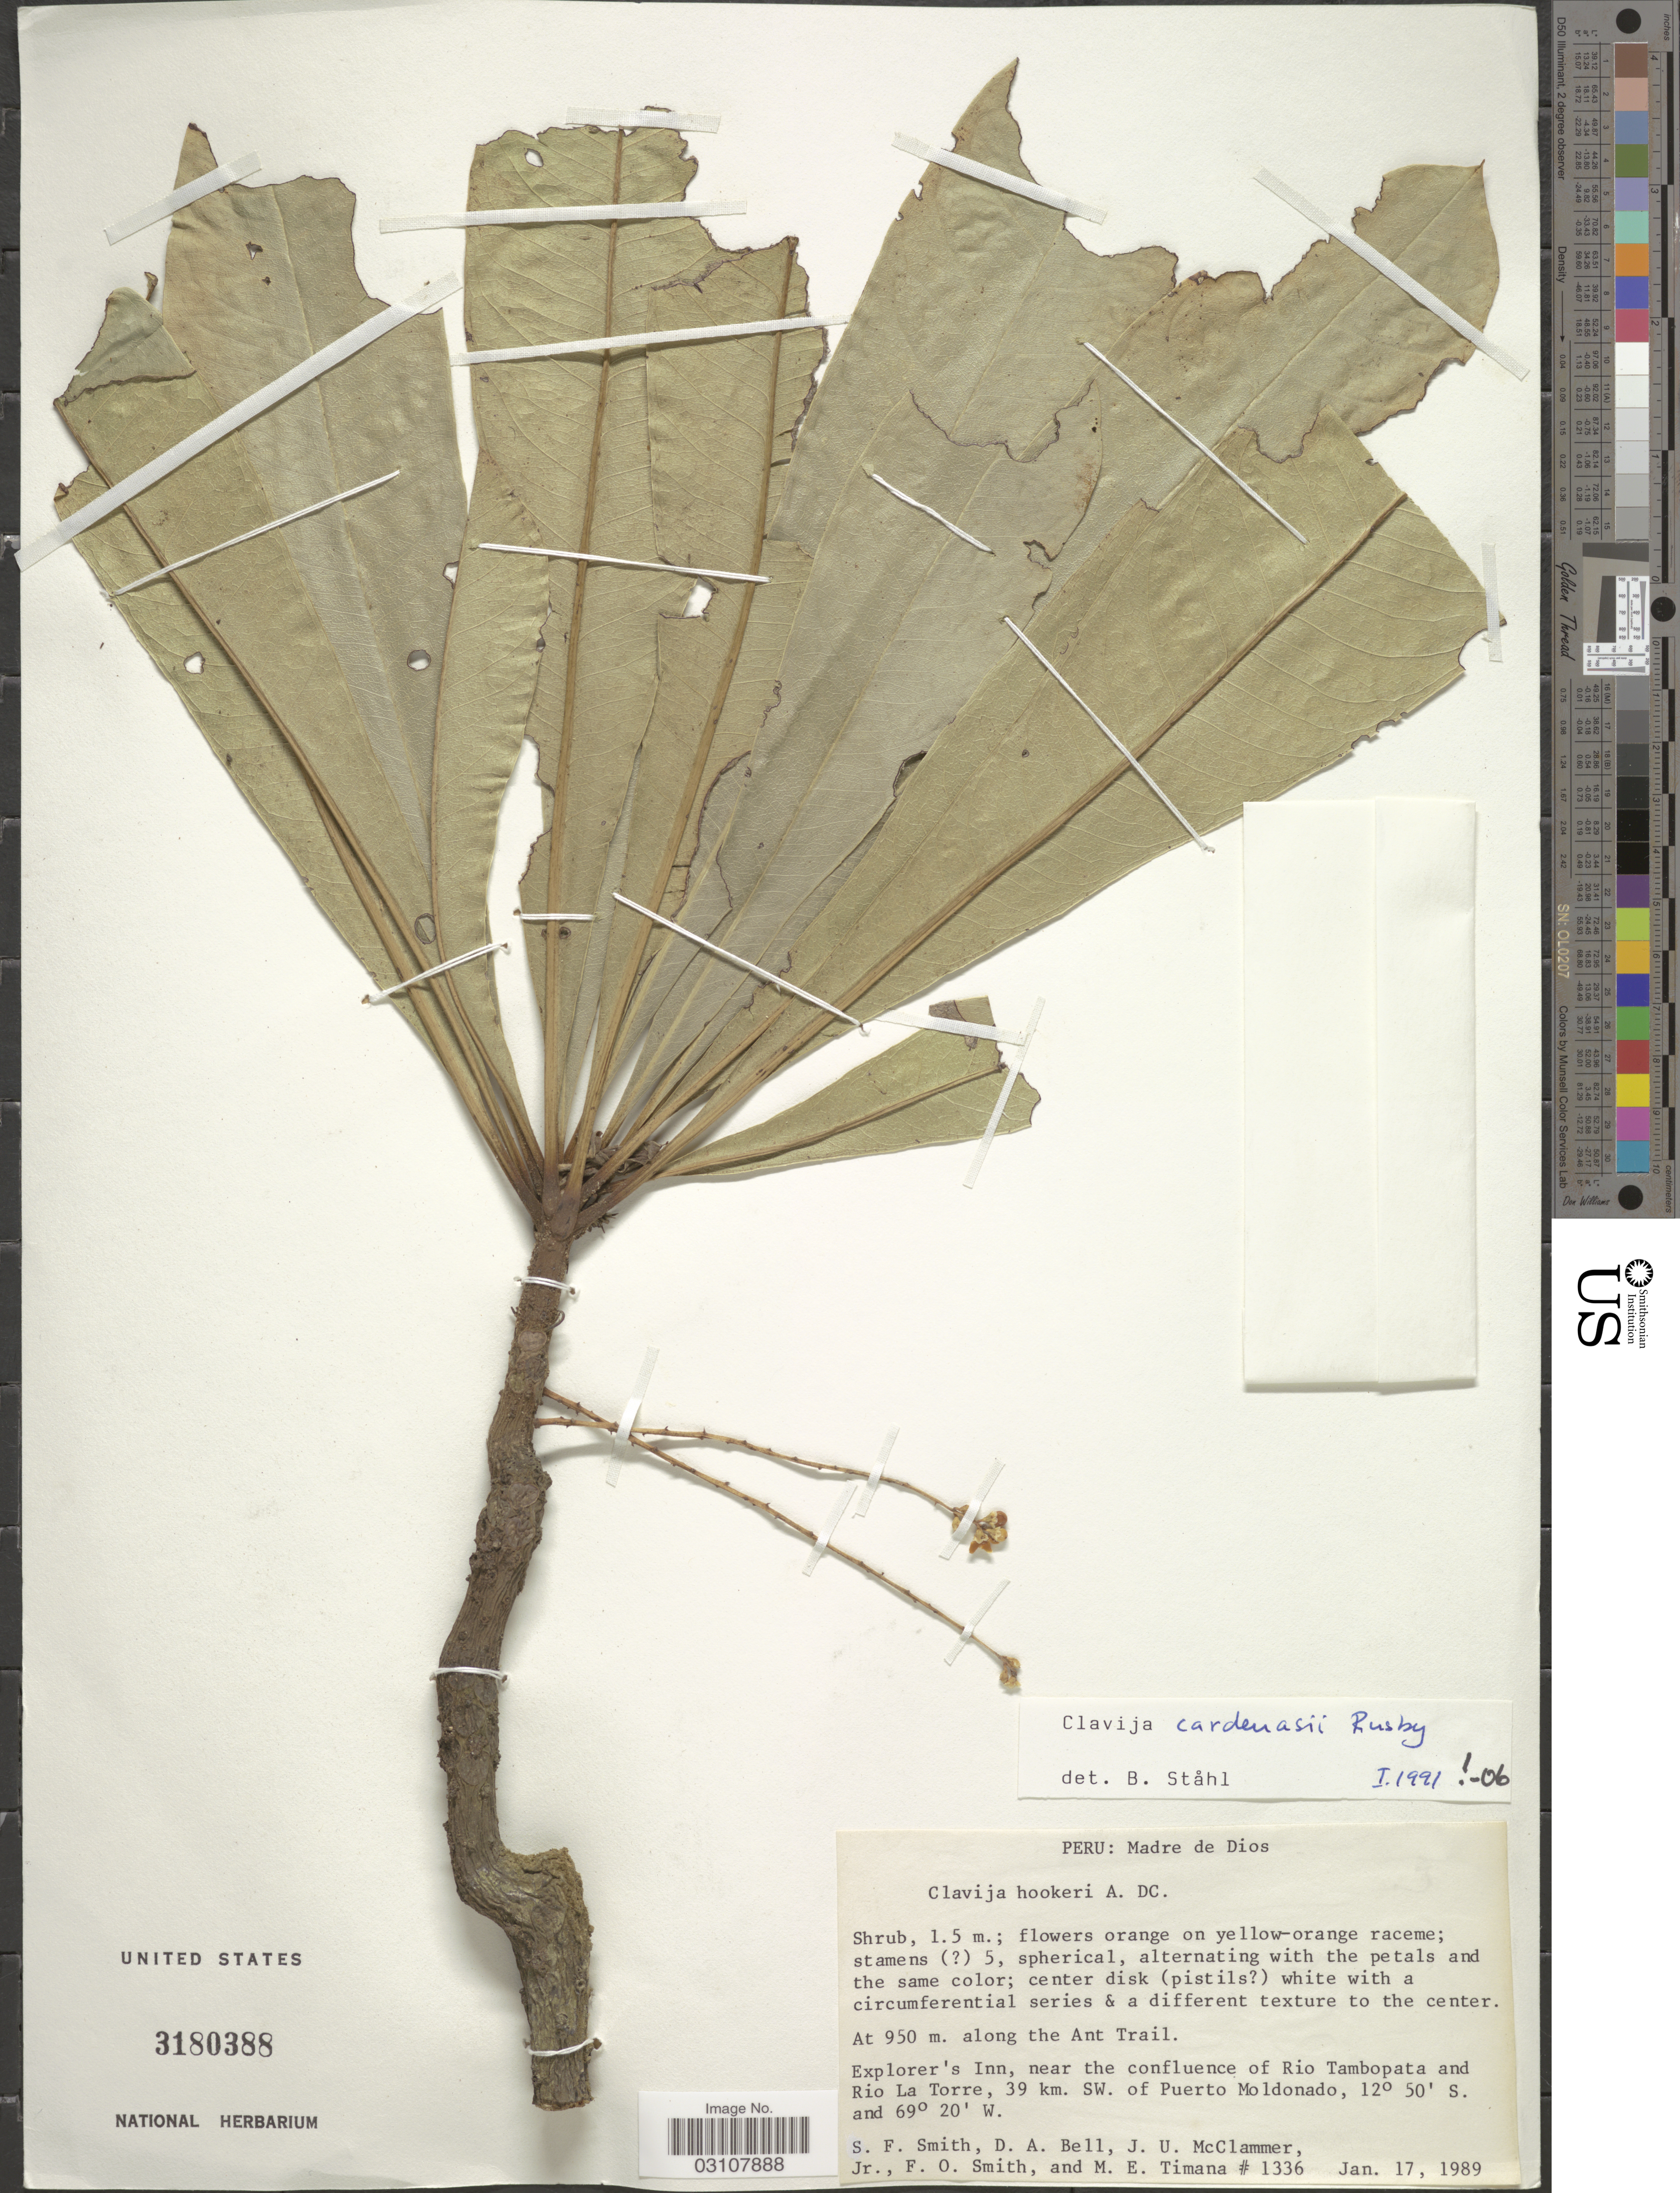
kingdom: Plantae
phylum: Tracheophyta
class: Magnoliopsida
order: Ericales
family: Primulaceae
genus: Clavija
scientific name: Clavija cardenasii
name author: Rusby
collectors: S.F. Smith, D. A. Bell, J. McClammer Jr. & F. Smith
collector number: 1336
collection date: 1989-01-17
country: Peru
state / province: Madre de Dios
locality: Along the Ant Trail. Explorer's Inn, near the confluence of Rio Tambopata and Rio La Torre, 39 km. SW. of Puerto Moldonado.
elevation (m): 950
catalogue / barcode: US 3180388